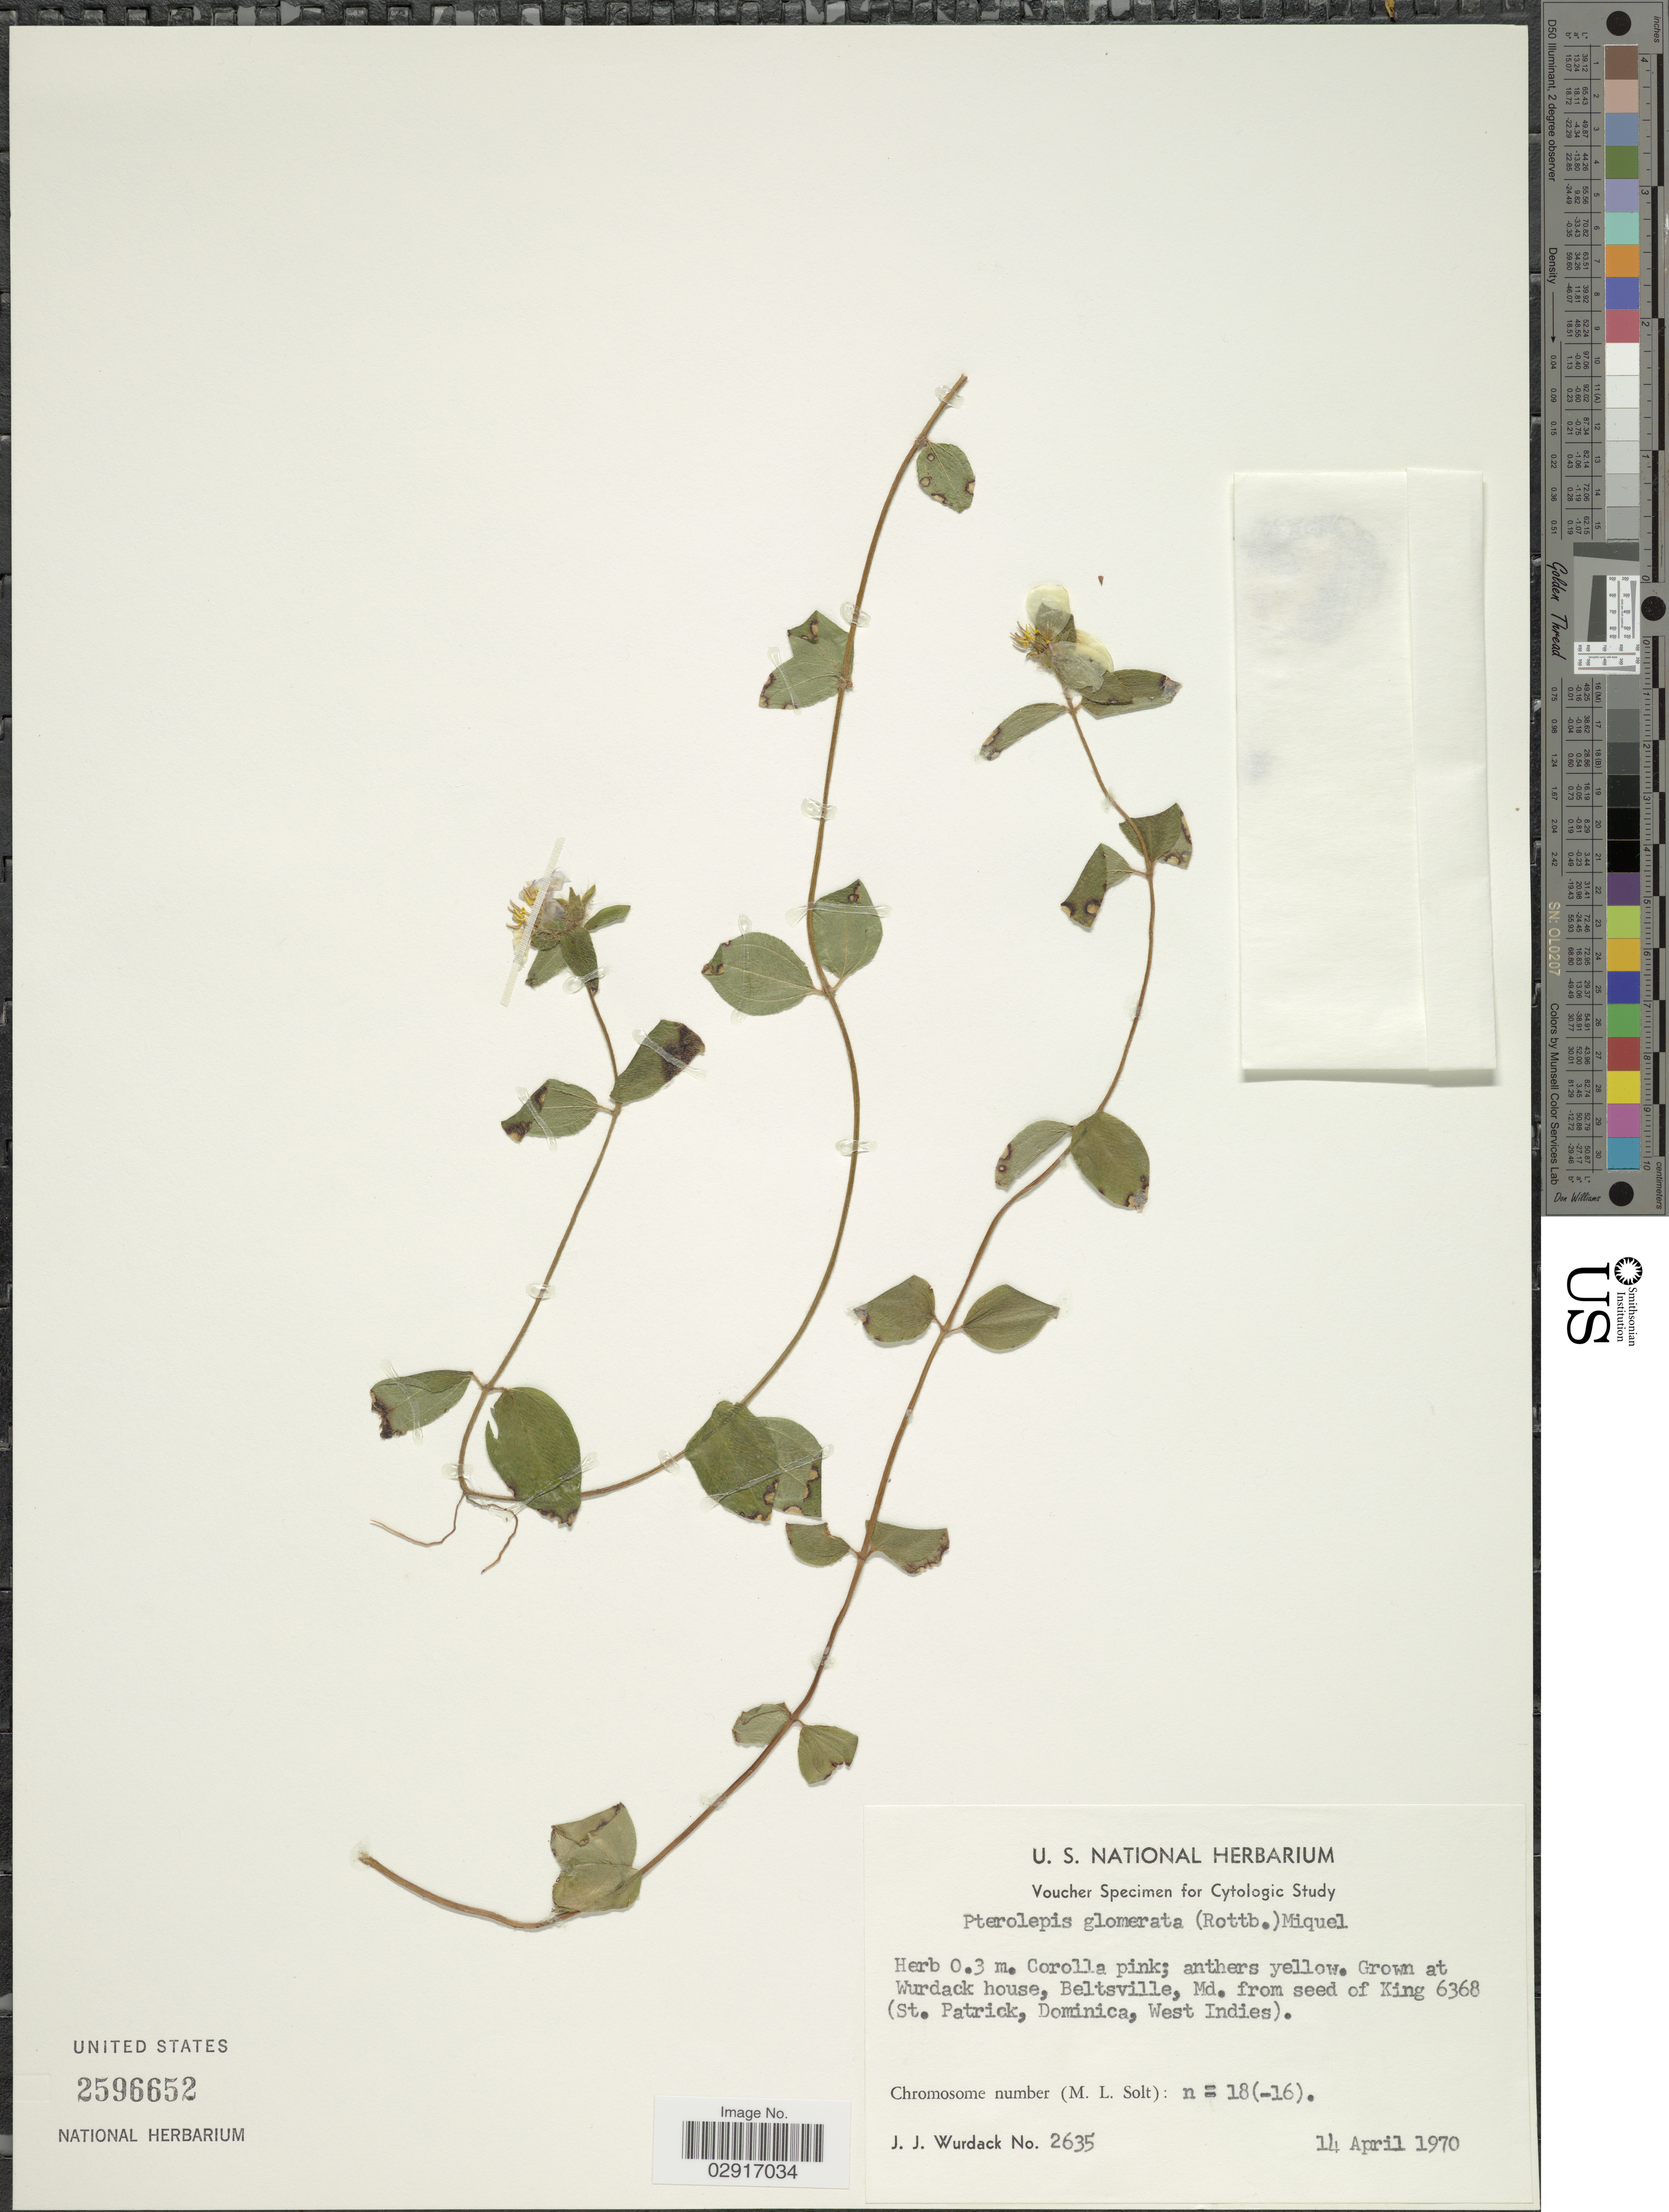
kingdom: Plantae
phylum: Tracheophyta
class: Magnoliopsida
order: Myrtales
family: Melastomataceae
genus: Pterolepis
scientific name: Pterolepis glomerata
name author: (Rottb.) Miq.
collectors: J. J. Wurdack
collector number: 2635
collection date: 1970-04-14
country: United States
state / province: Maryland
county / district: Prince George's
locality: At Warduck house, Beltsville, Md.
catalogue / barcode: US 2596652